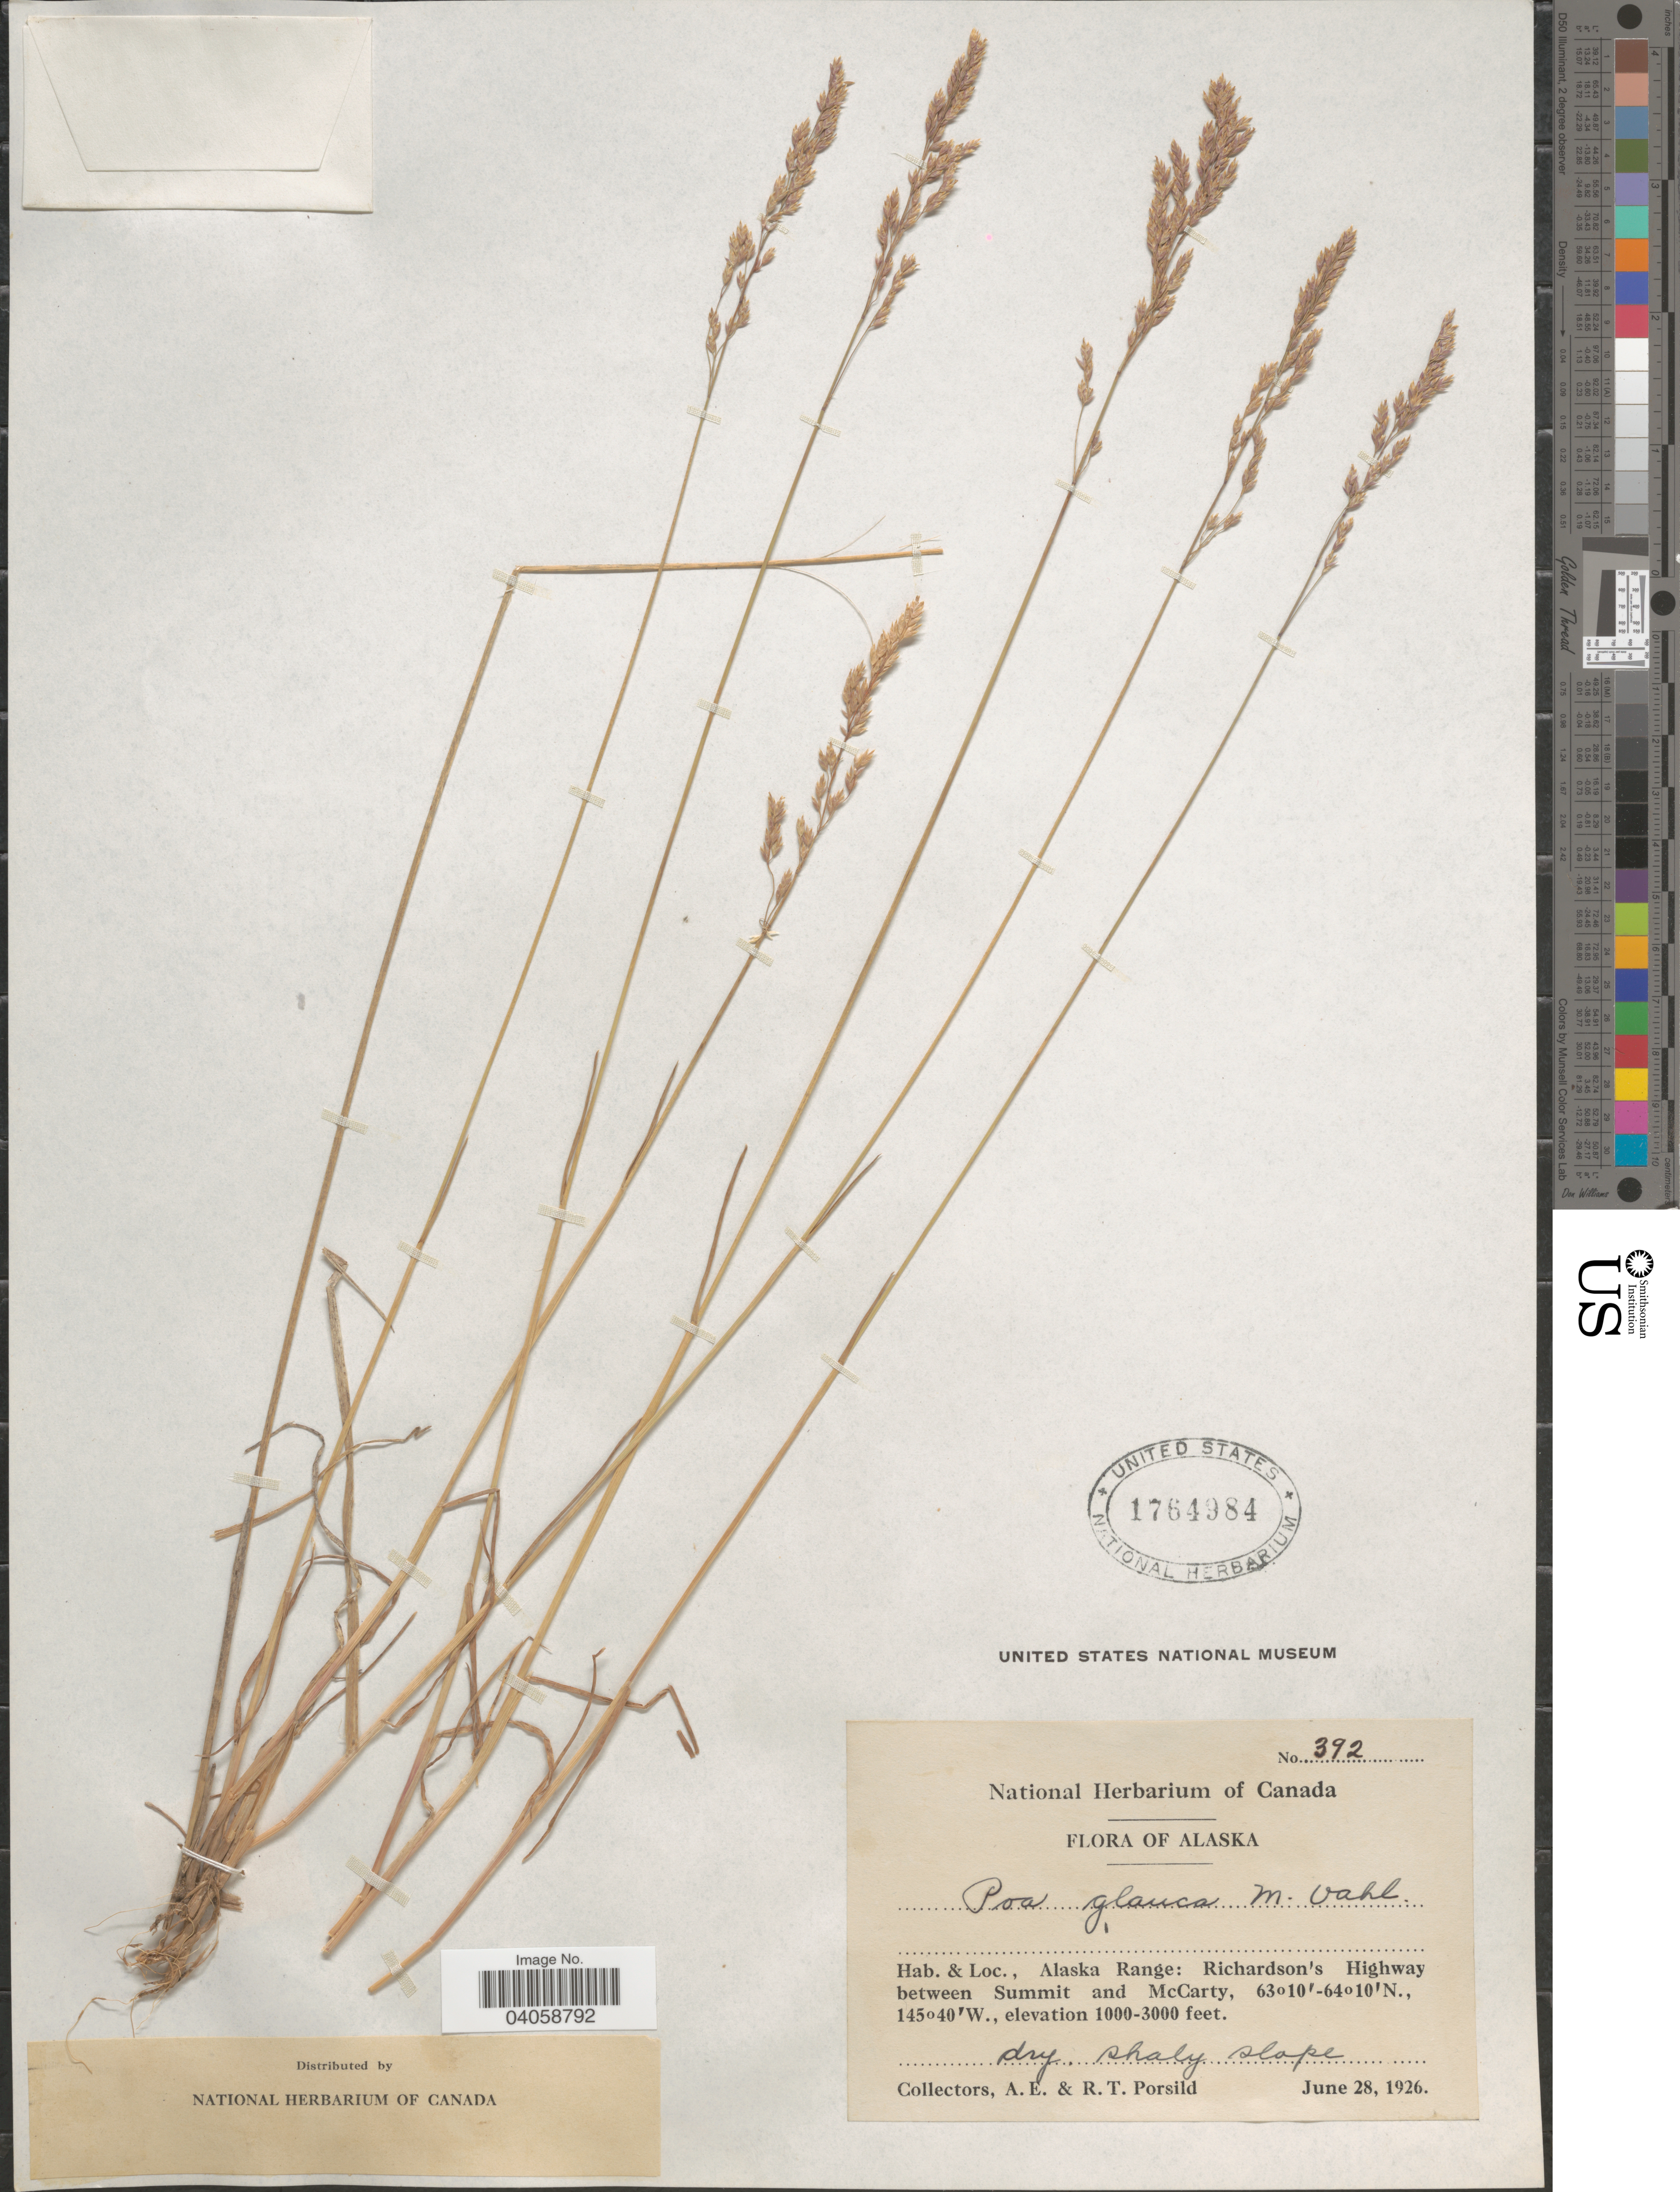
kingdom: Plantae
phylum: Tracheophyta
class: Liliopsida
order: Poales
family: Poaceae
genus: Poa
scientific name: Poa glauca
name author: Vahl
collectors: A. E. Porsild & R. T. Porsild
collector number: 392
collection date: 1926-06-28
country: United States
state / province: Alaska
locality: Alaska Range: Richardson's Highway between Summit and McCarty.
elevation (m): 305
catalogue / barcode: US 1764984